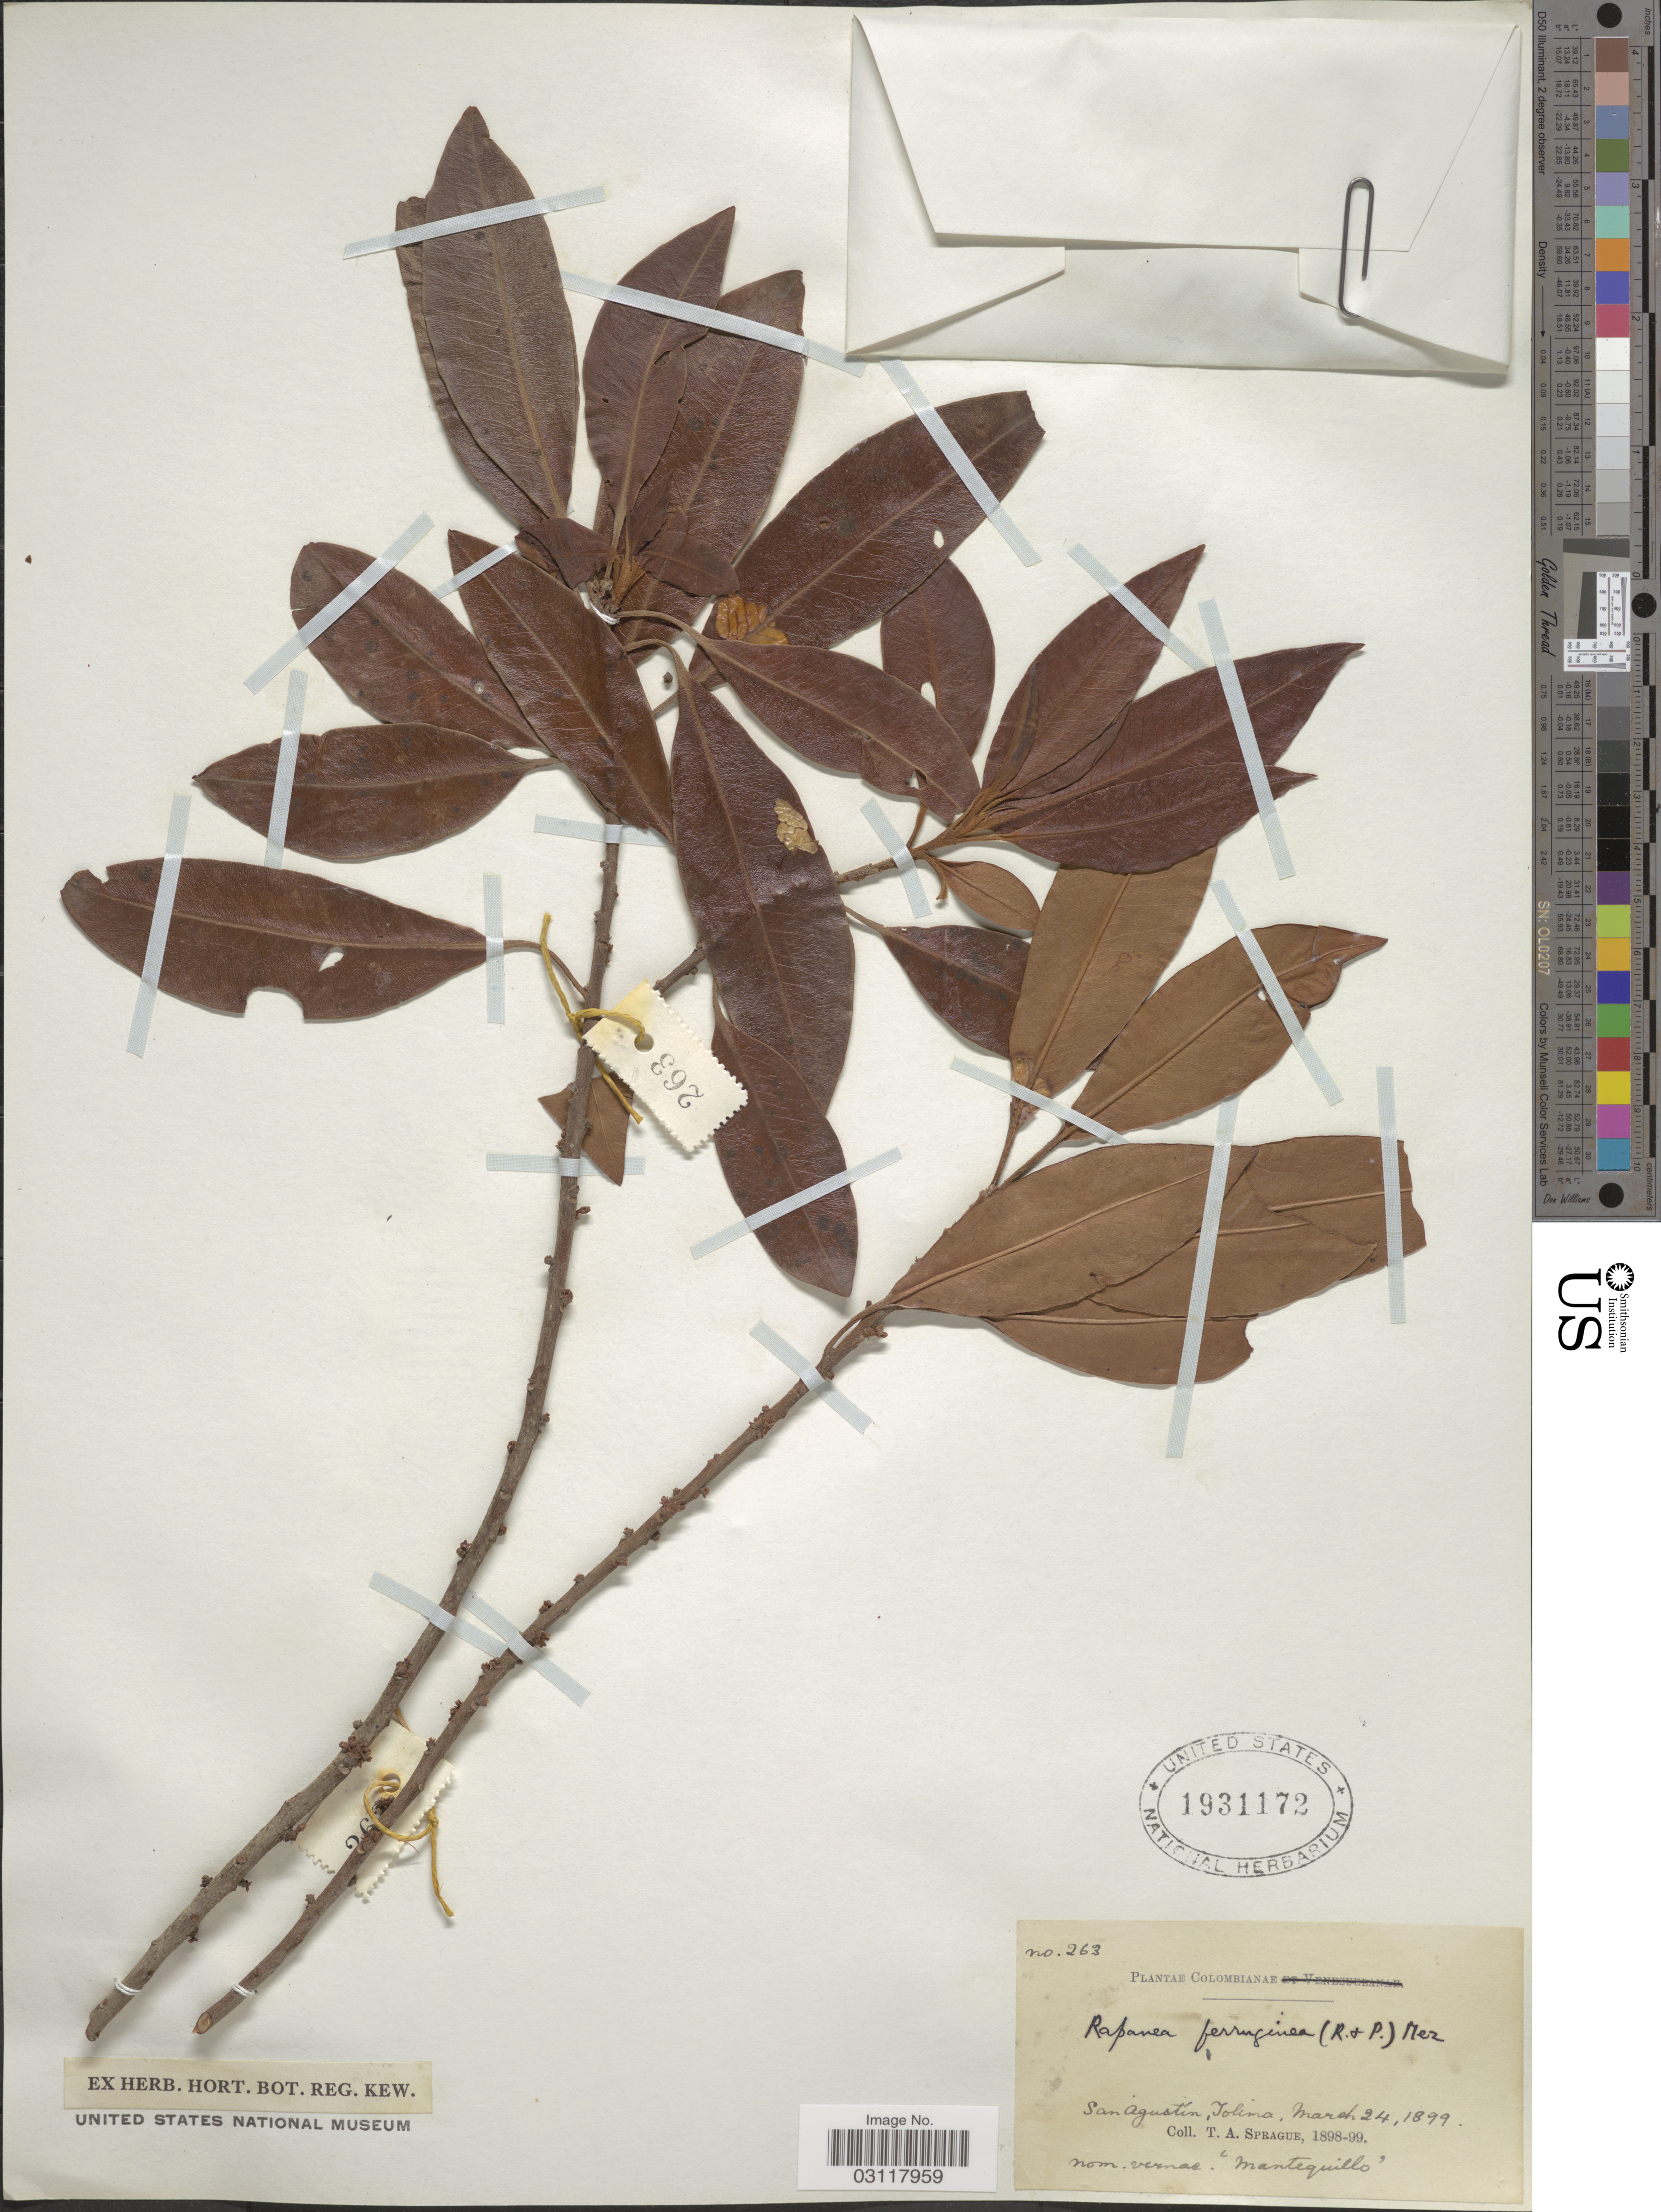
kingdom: Plantae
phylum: Tracheophyta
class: Magnoliopsida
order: Ericales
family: Primulaceae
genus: Rapanea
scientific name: Rapanea ferruginea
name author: (Ruiz & Pav.) Mez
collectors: T. A. Sprague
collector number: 263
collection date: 1899-03-24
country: Colombia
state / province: Tolima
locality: San Augustín.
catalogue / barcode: US 1931172